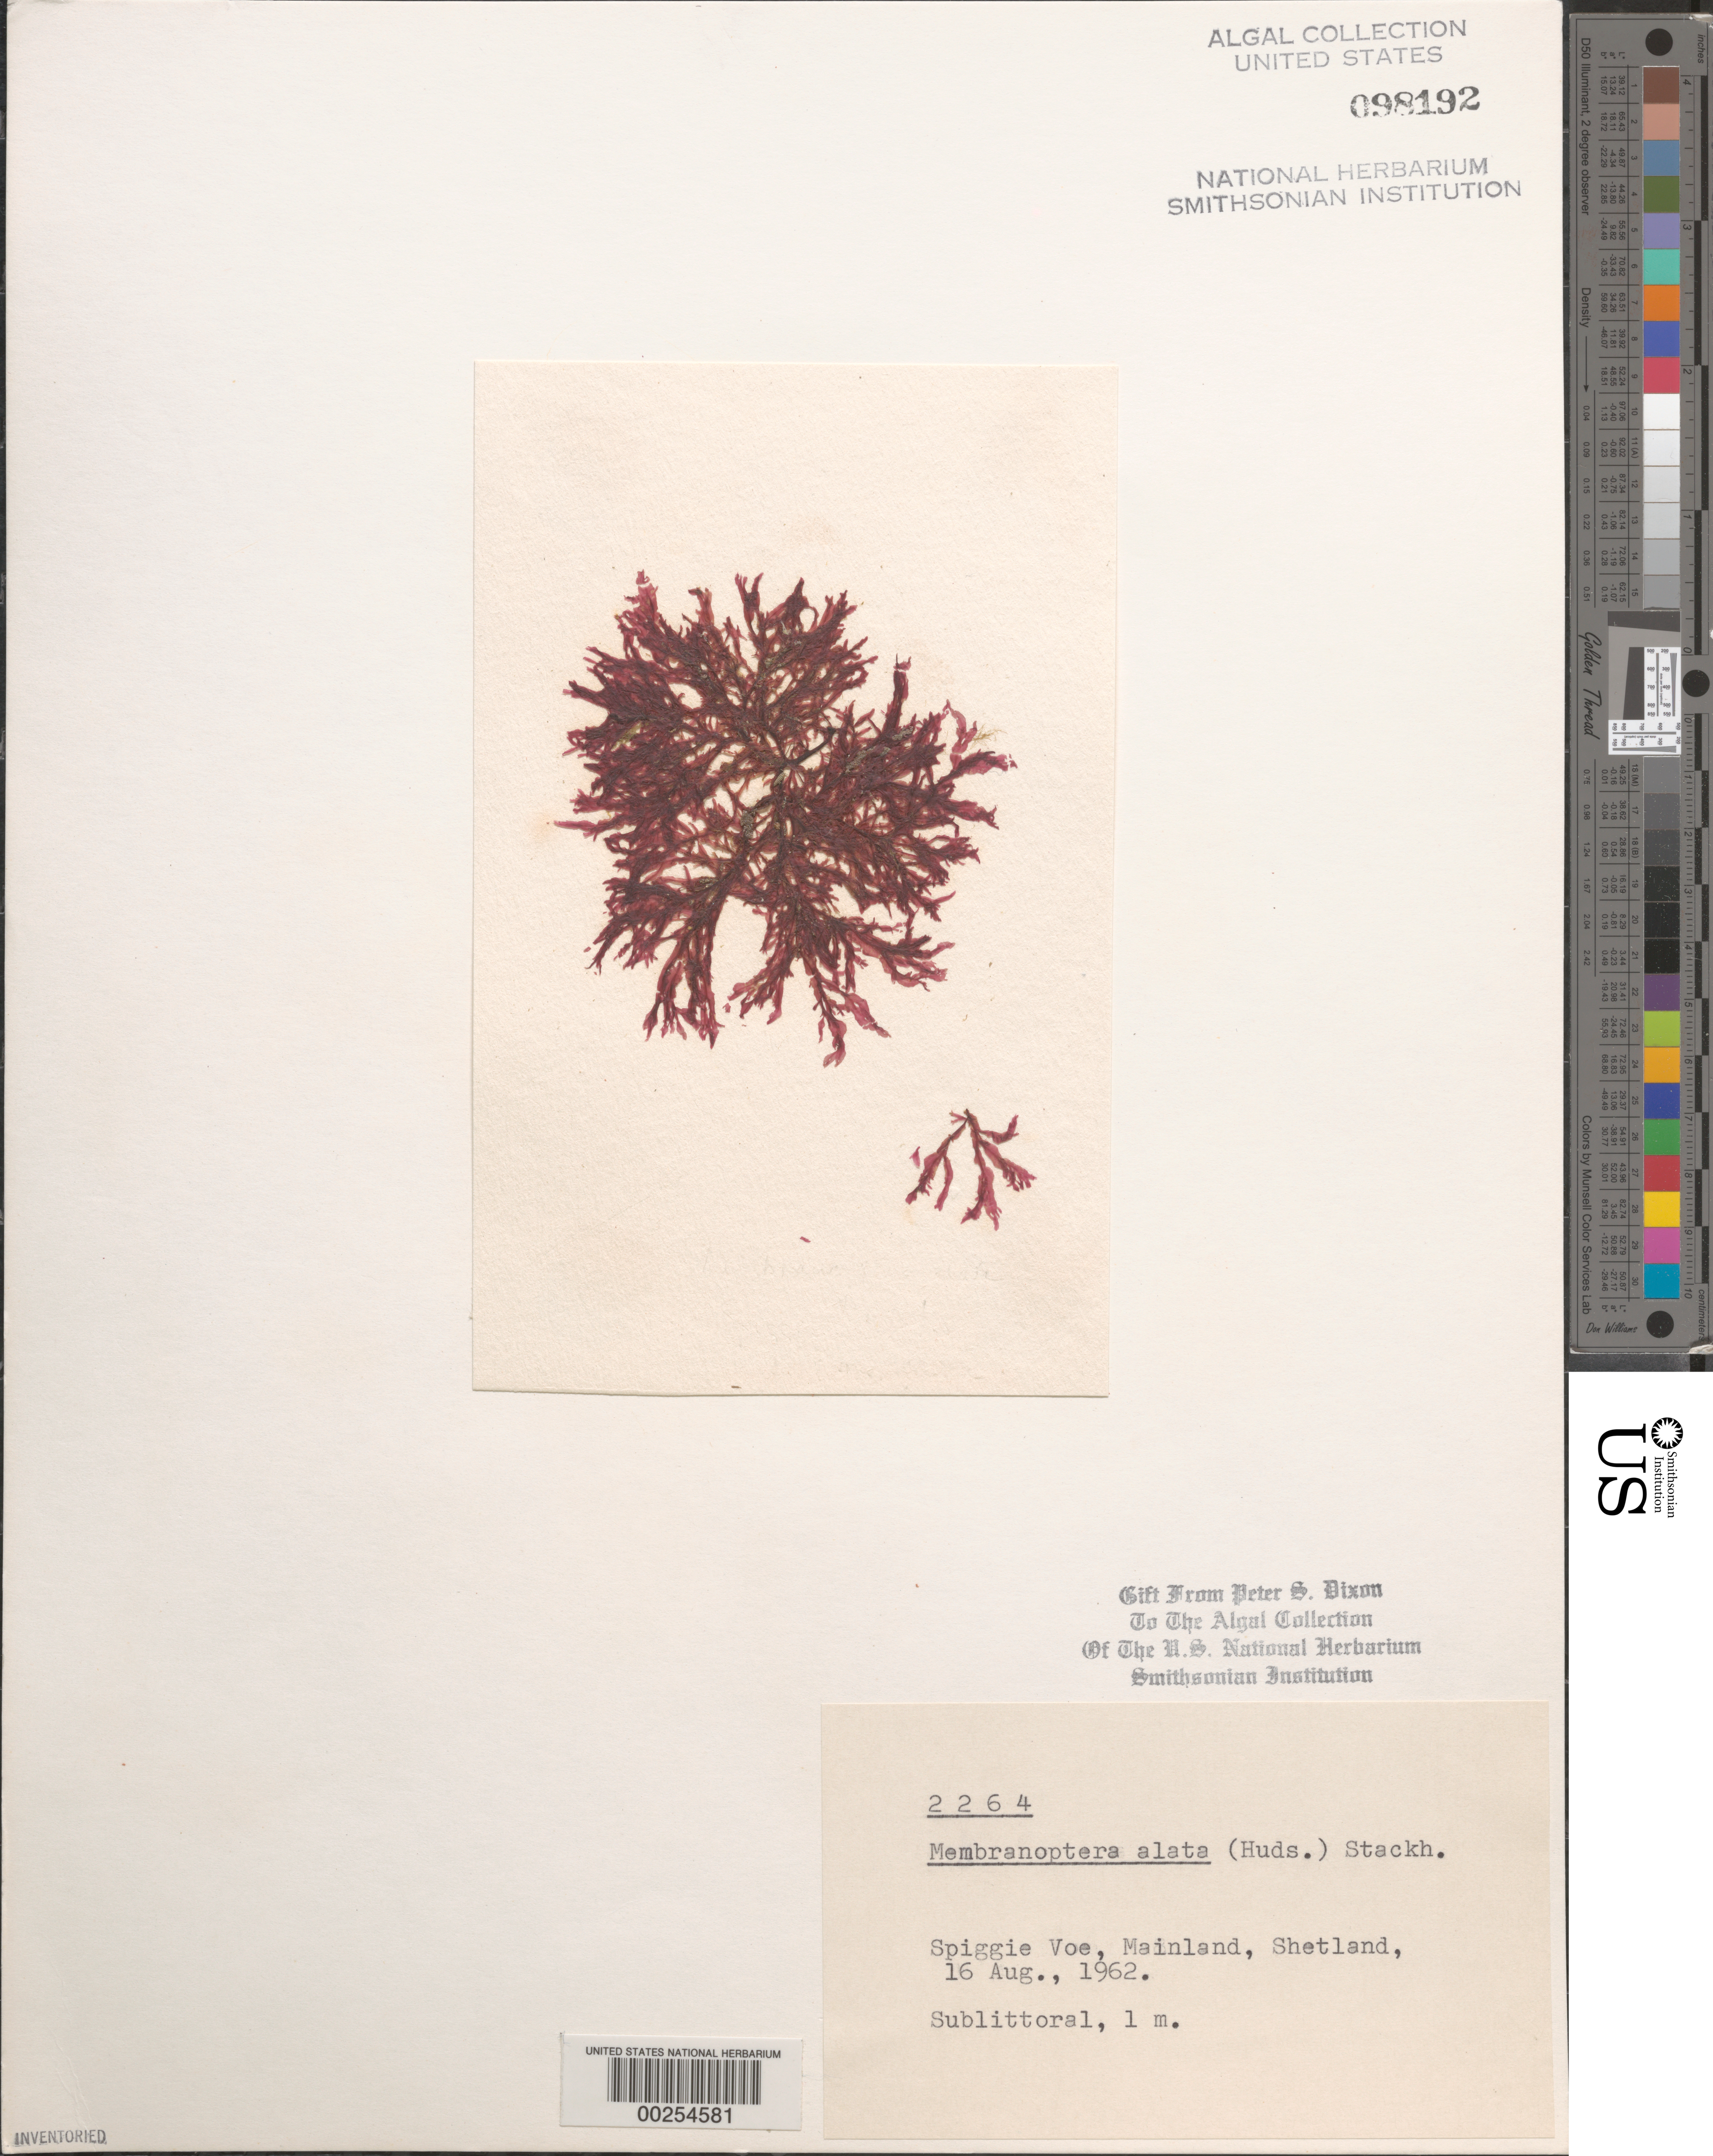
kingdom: Plantae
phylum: Rhodophyta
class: Florideophyceae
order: Ceramiales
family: Delesseriaceae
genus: Membranoptera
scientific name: Membranoptera alata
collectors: P. S. Dixon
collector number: PSD 2264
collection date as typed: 16 Aug 1962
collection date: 1962-08-16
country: United Kingdom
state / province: Scotland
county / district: Shetland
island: Mainland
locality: Spiggie Voe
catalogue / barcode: US 98192